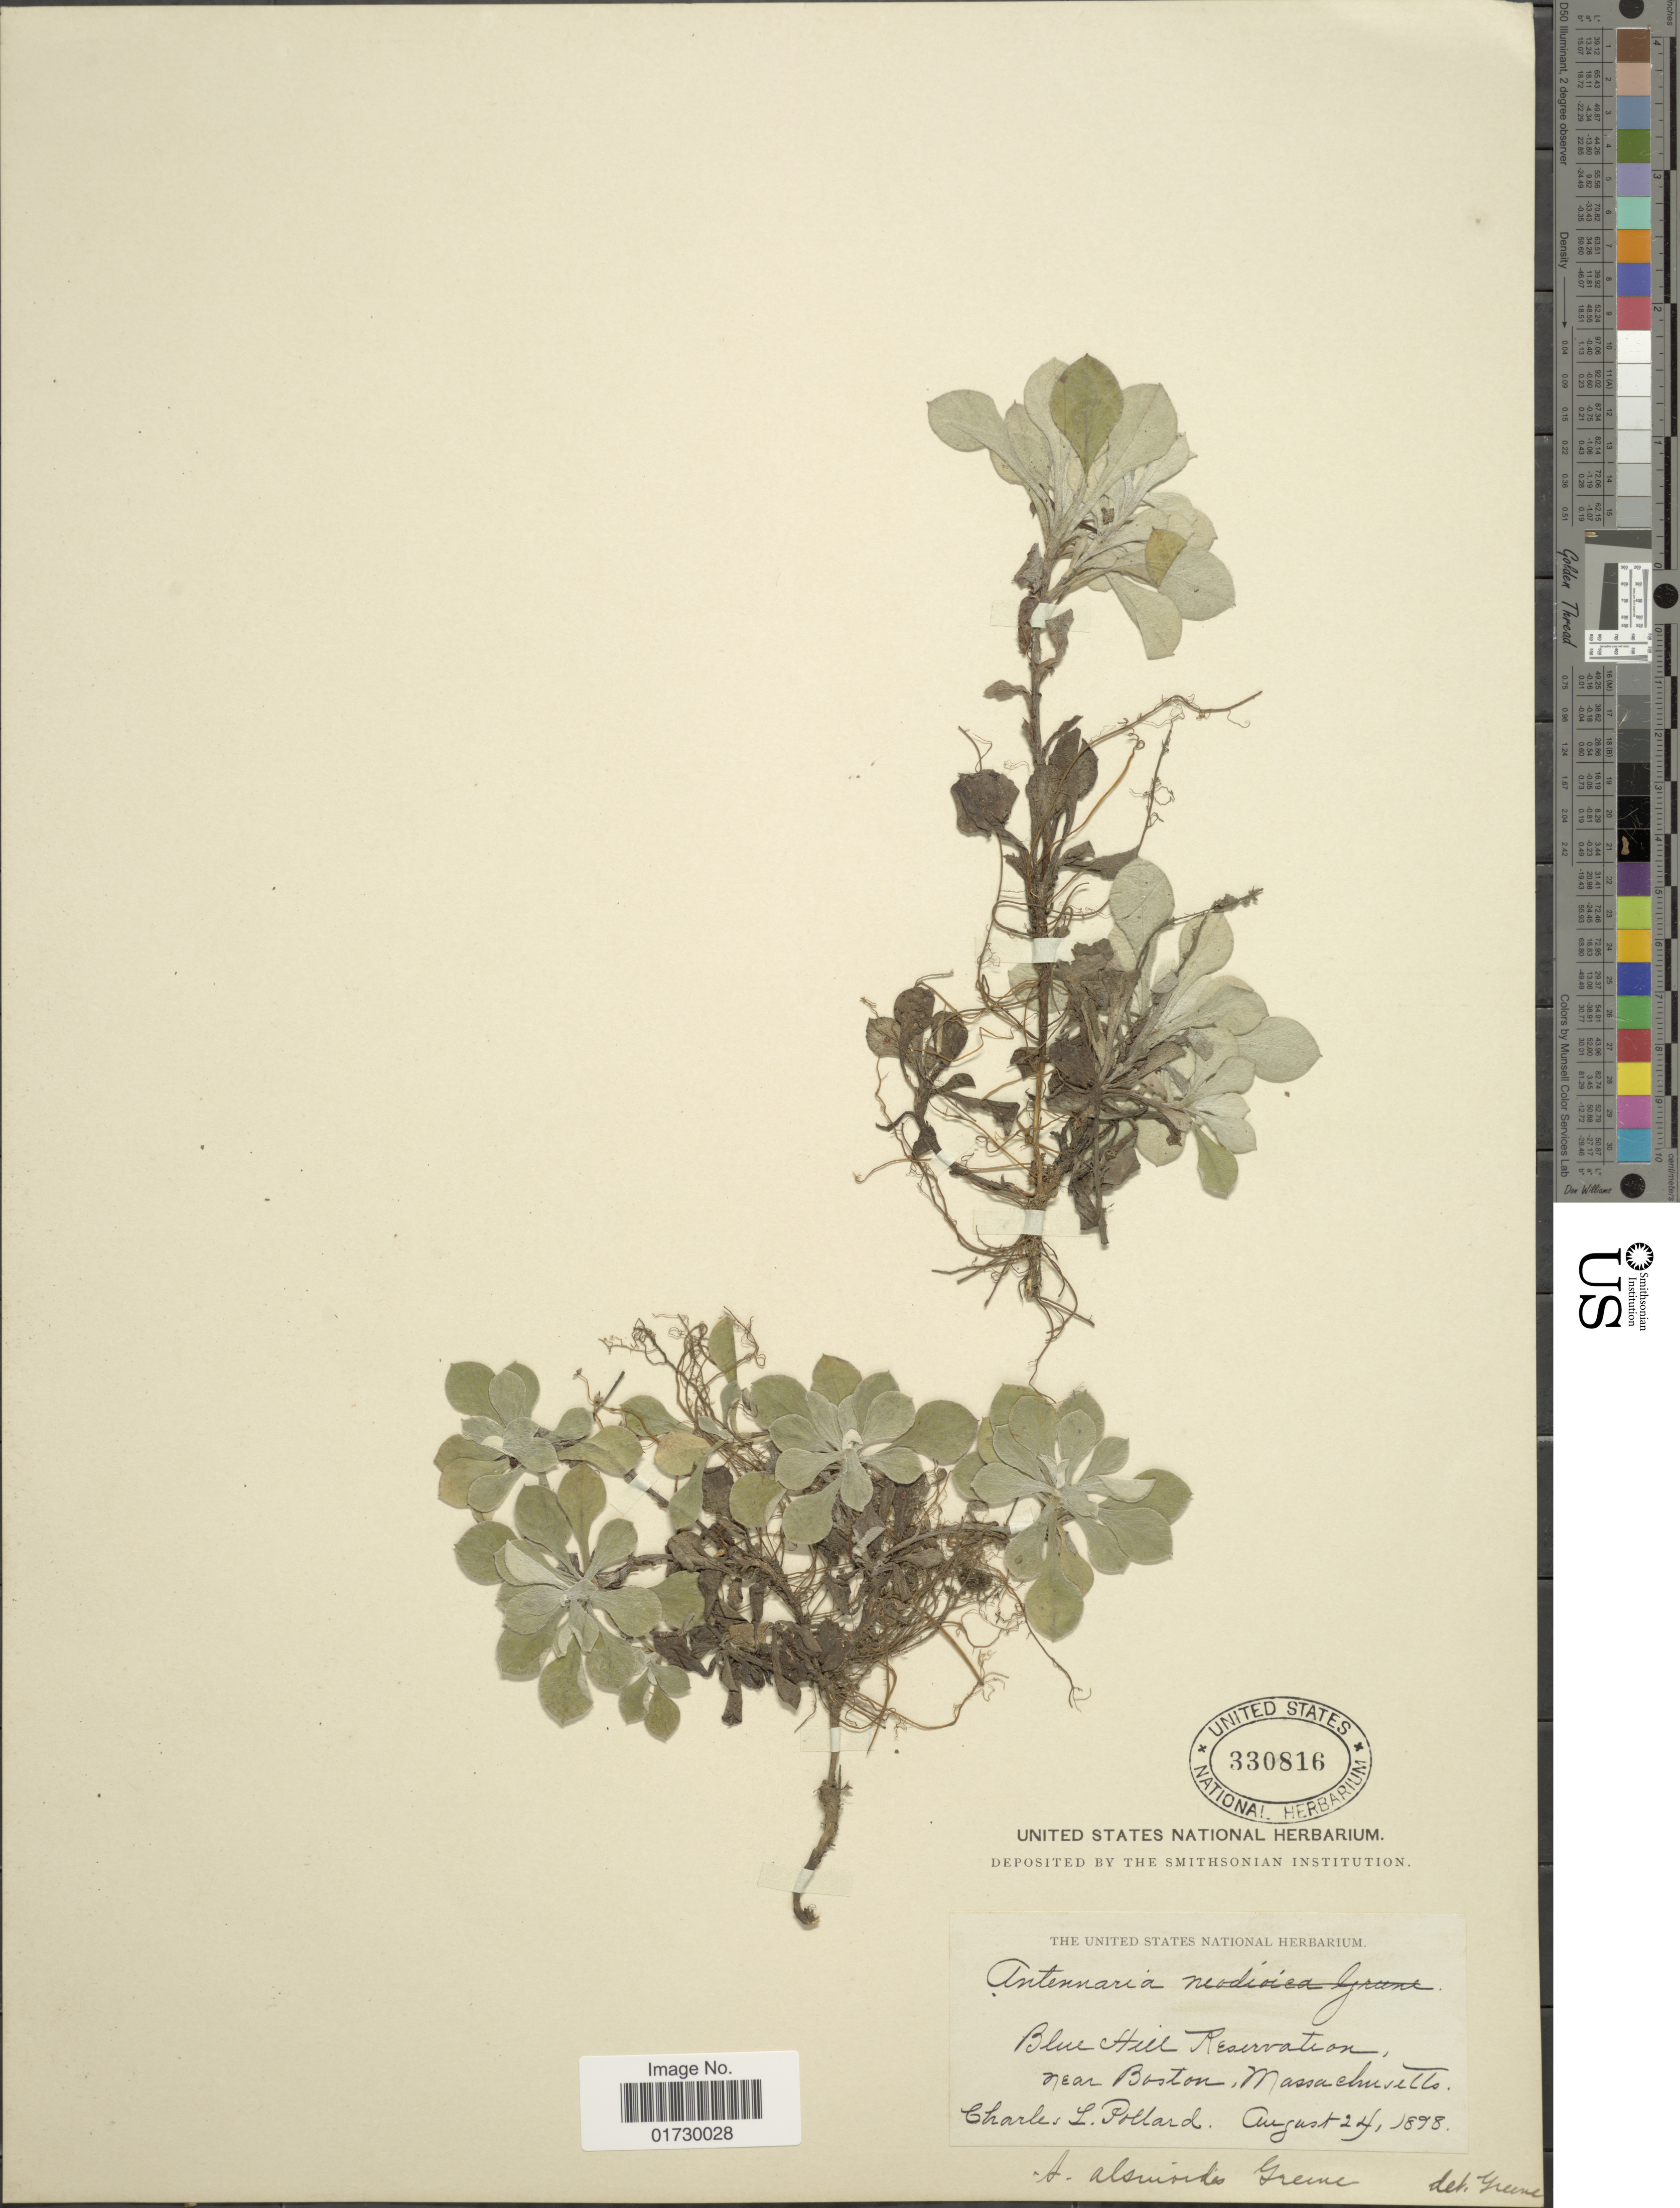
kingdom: Plantae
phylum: Tracheophyta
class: Magnoliopsida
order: Asterales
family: Asteraceae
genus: Antennaria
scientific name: Antennaria alsinoides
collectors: C. L. Pollard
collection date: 1898-08-24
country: United States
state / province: Massachusetts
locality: Blue Hill Reservation, near Boston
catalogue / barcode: US 330816